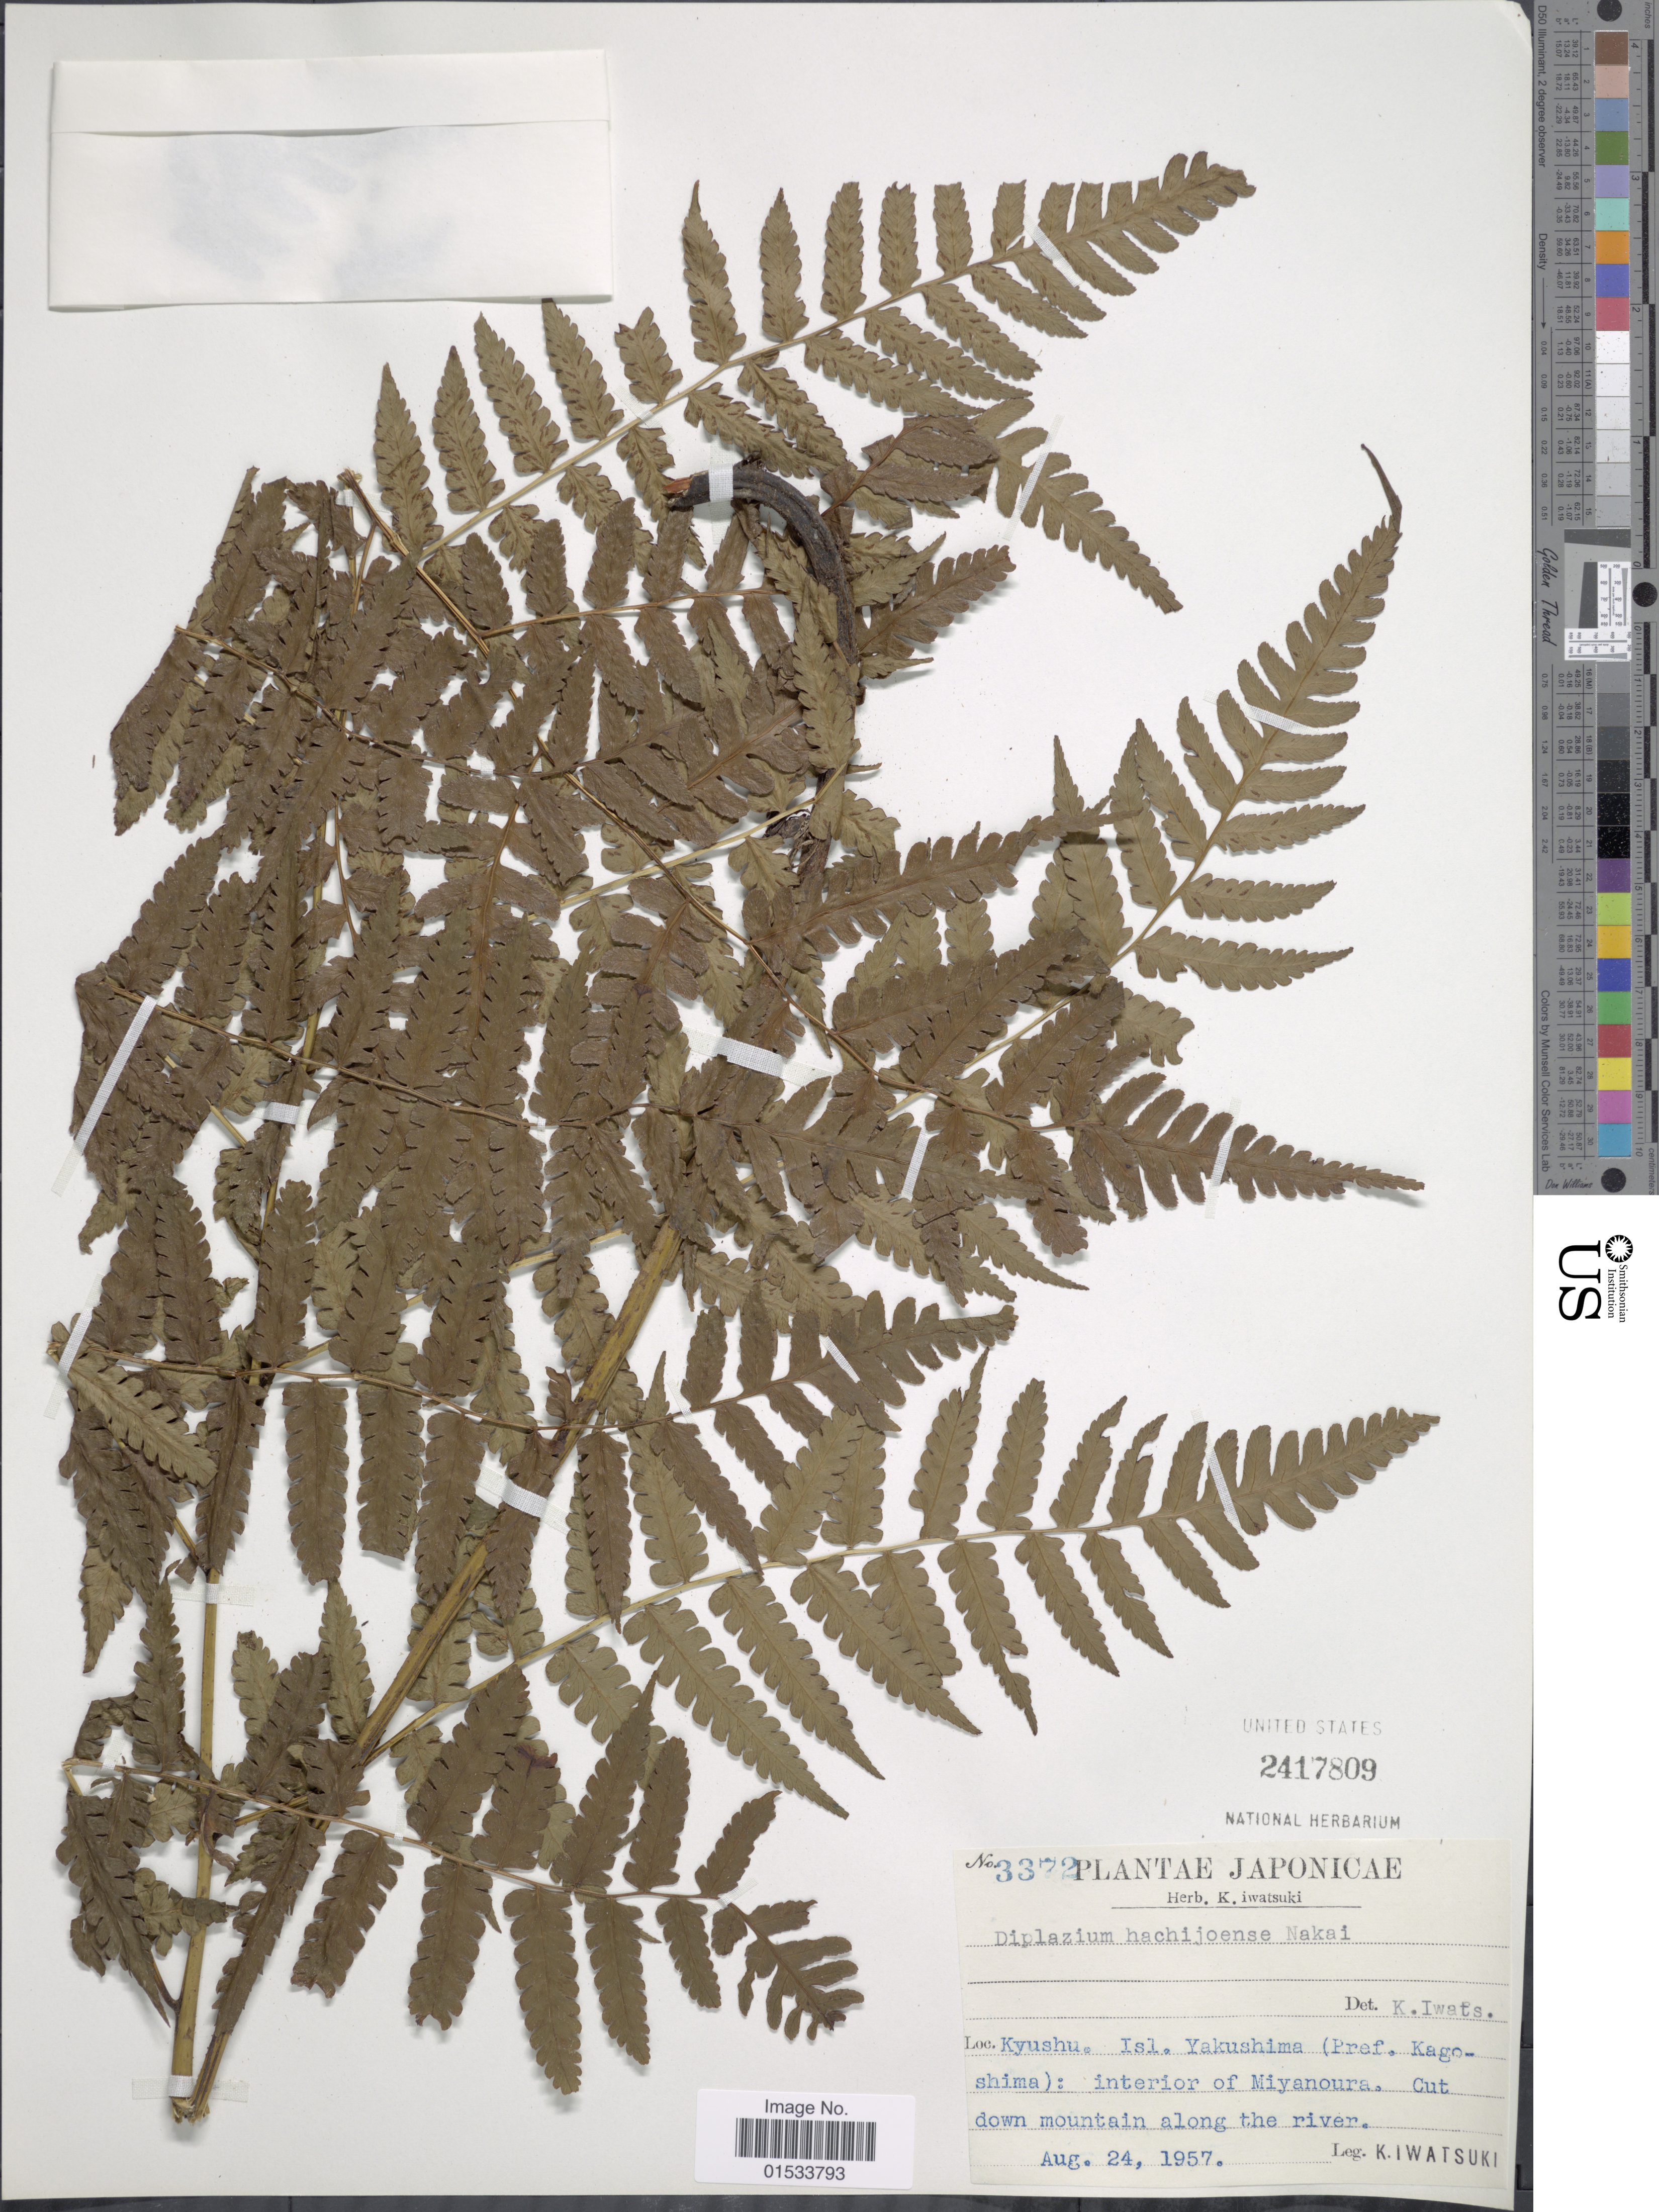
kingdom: Plantae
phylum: Tracheophyta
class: Polypodiopsida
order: Polypodiales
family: Athyriaceae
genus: Diplazium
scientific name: Diplazium hachijoense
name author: Nakai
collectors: K. Iwatsuki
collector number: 3372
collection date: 1957-08-24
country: Japan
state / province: Kagosima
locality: Kyushu, Isl. Yakushima, interior of Miyanoura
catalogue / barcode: US 2417809